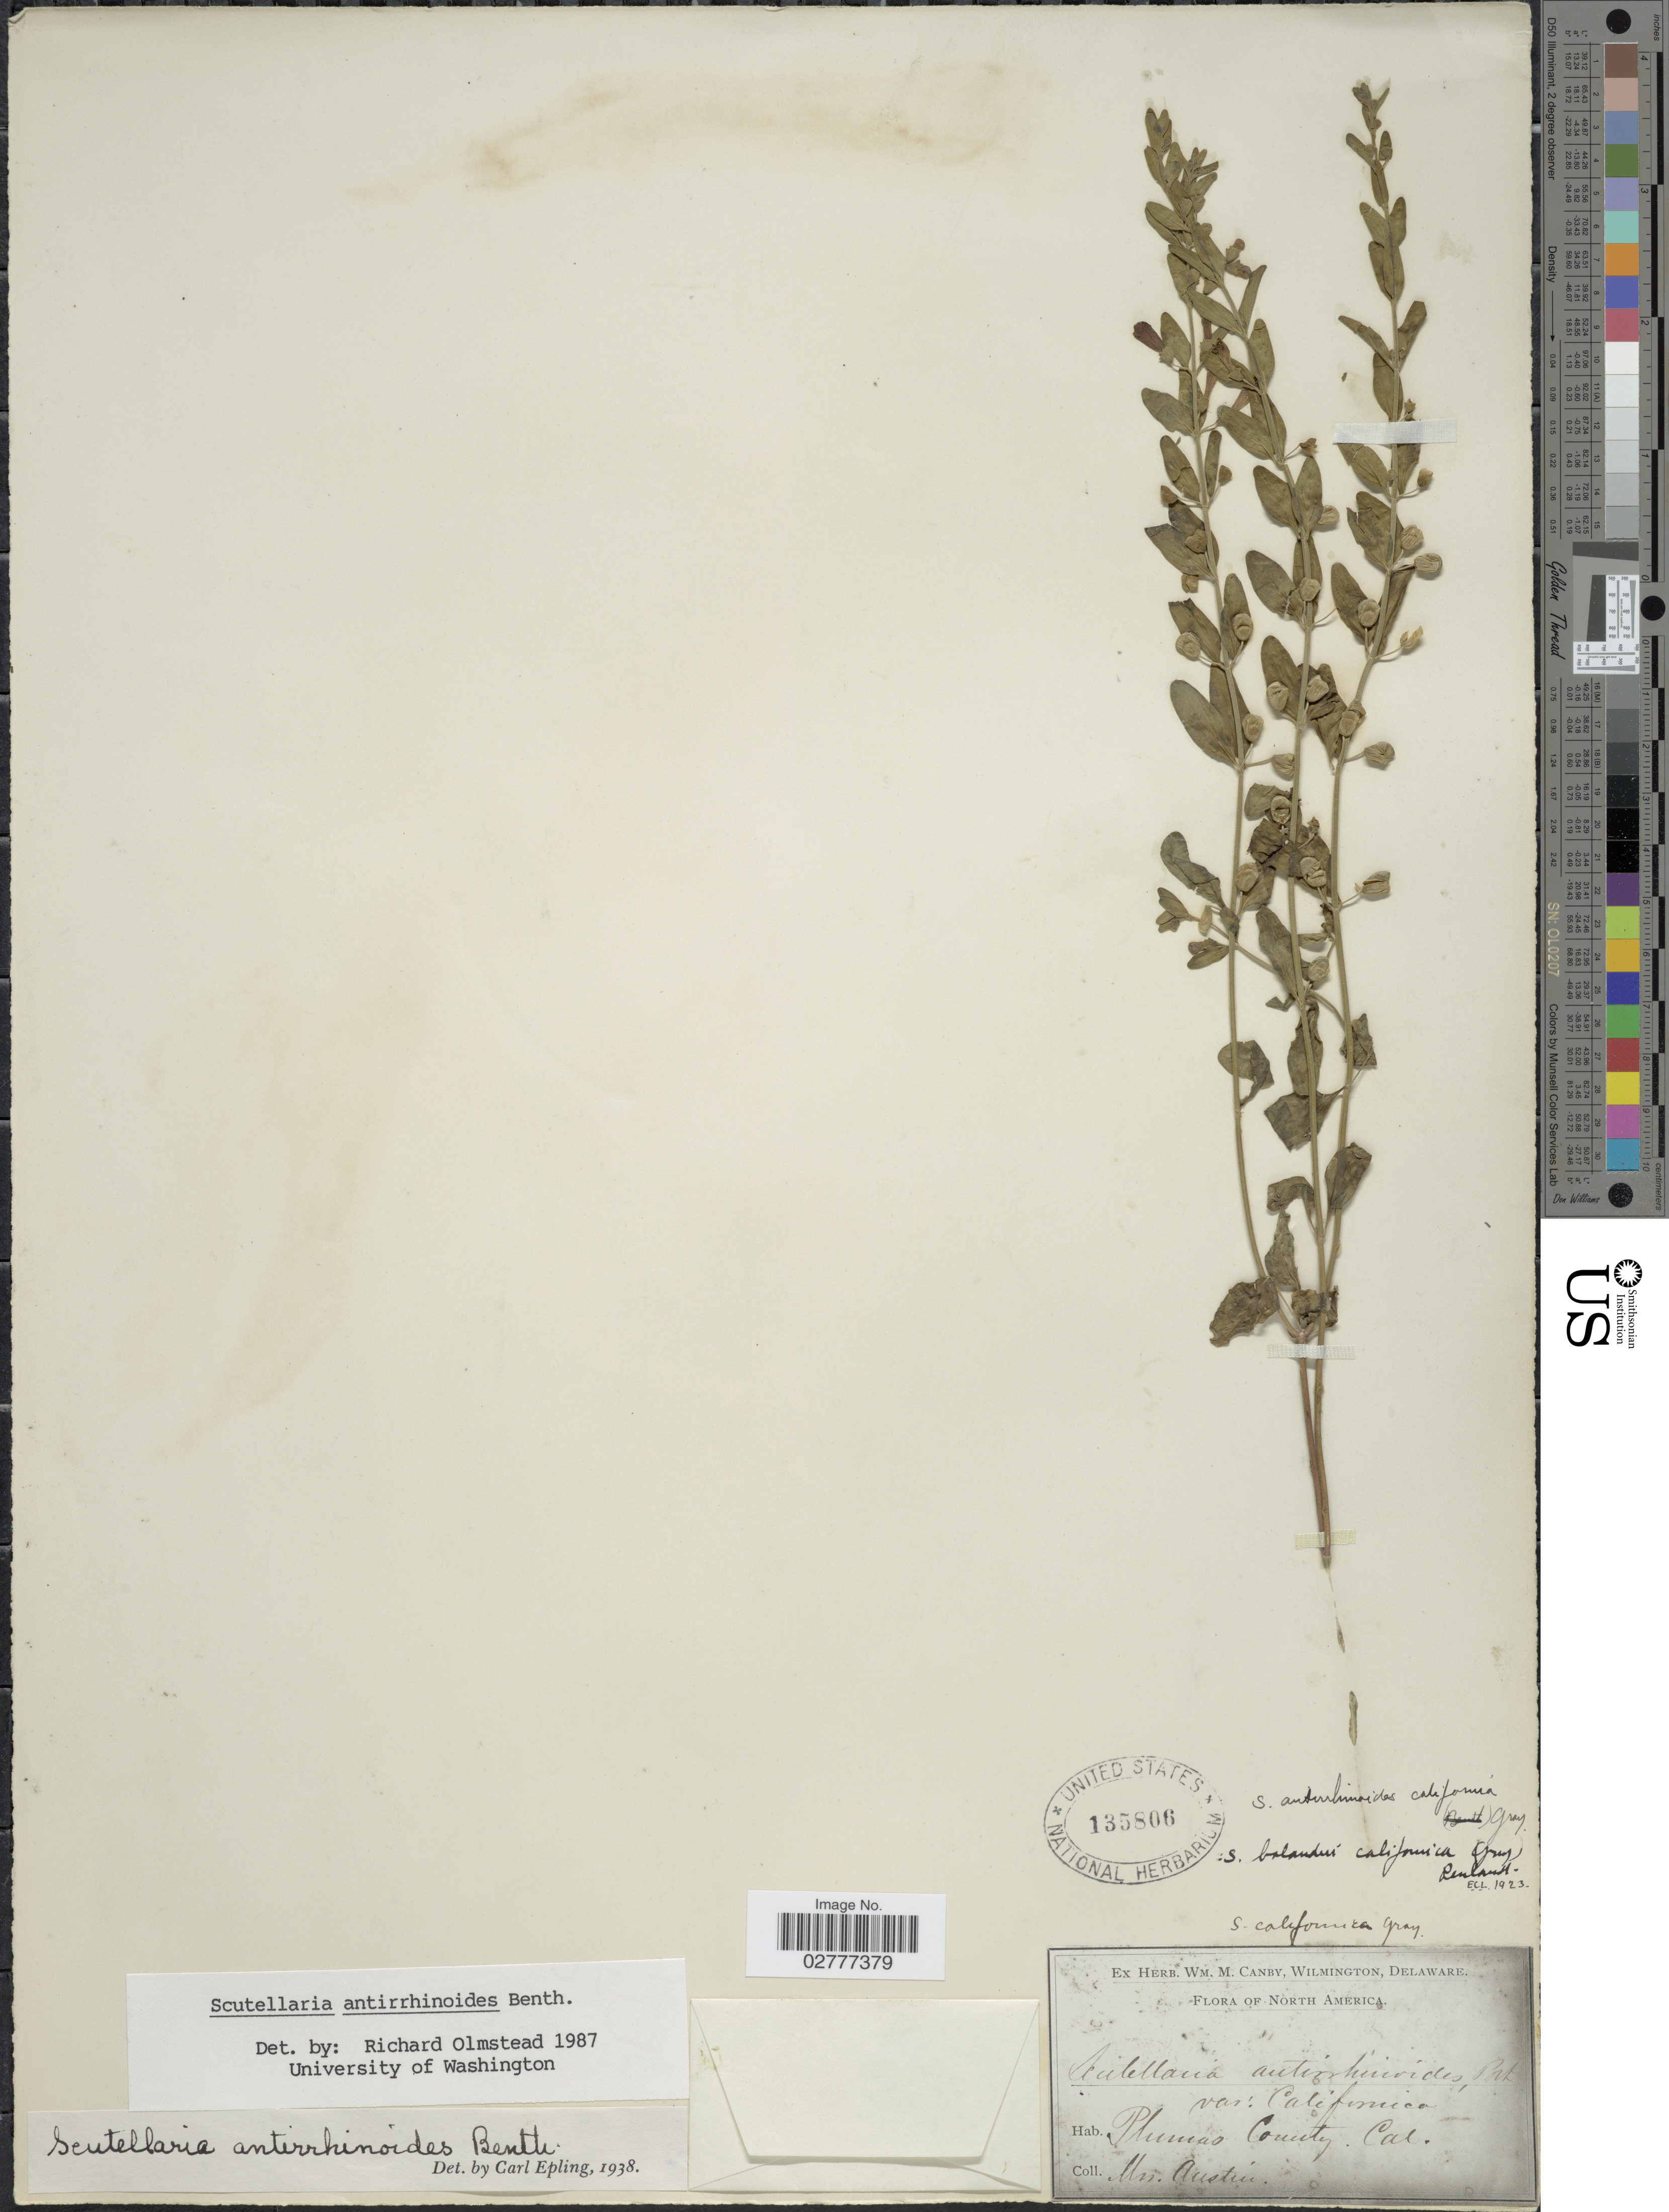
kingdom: Plantae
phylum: Tracheophyta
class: Magnoliopsida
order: Lamiales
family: Lamiaceae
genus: Scutellaria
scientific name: Scutellaria antirrhinoides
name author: Benth.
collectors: Austin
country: United States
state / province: California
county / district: Plumas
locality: Plumas County.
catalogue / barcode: US 135806